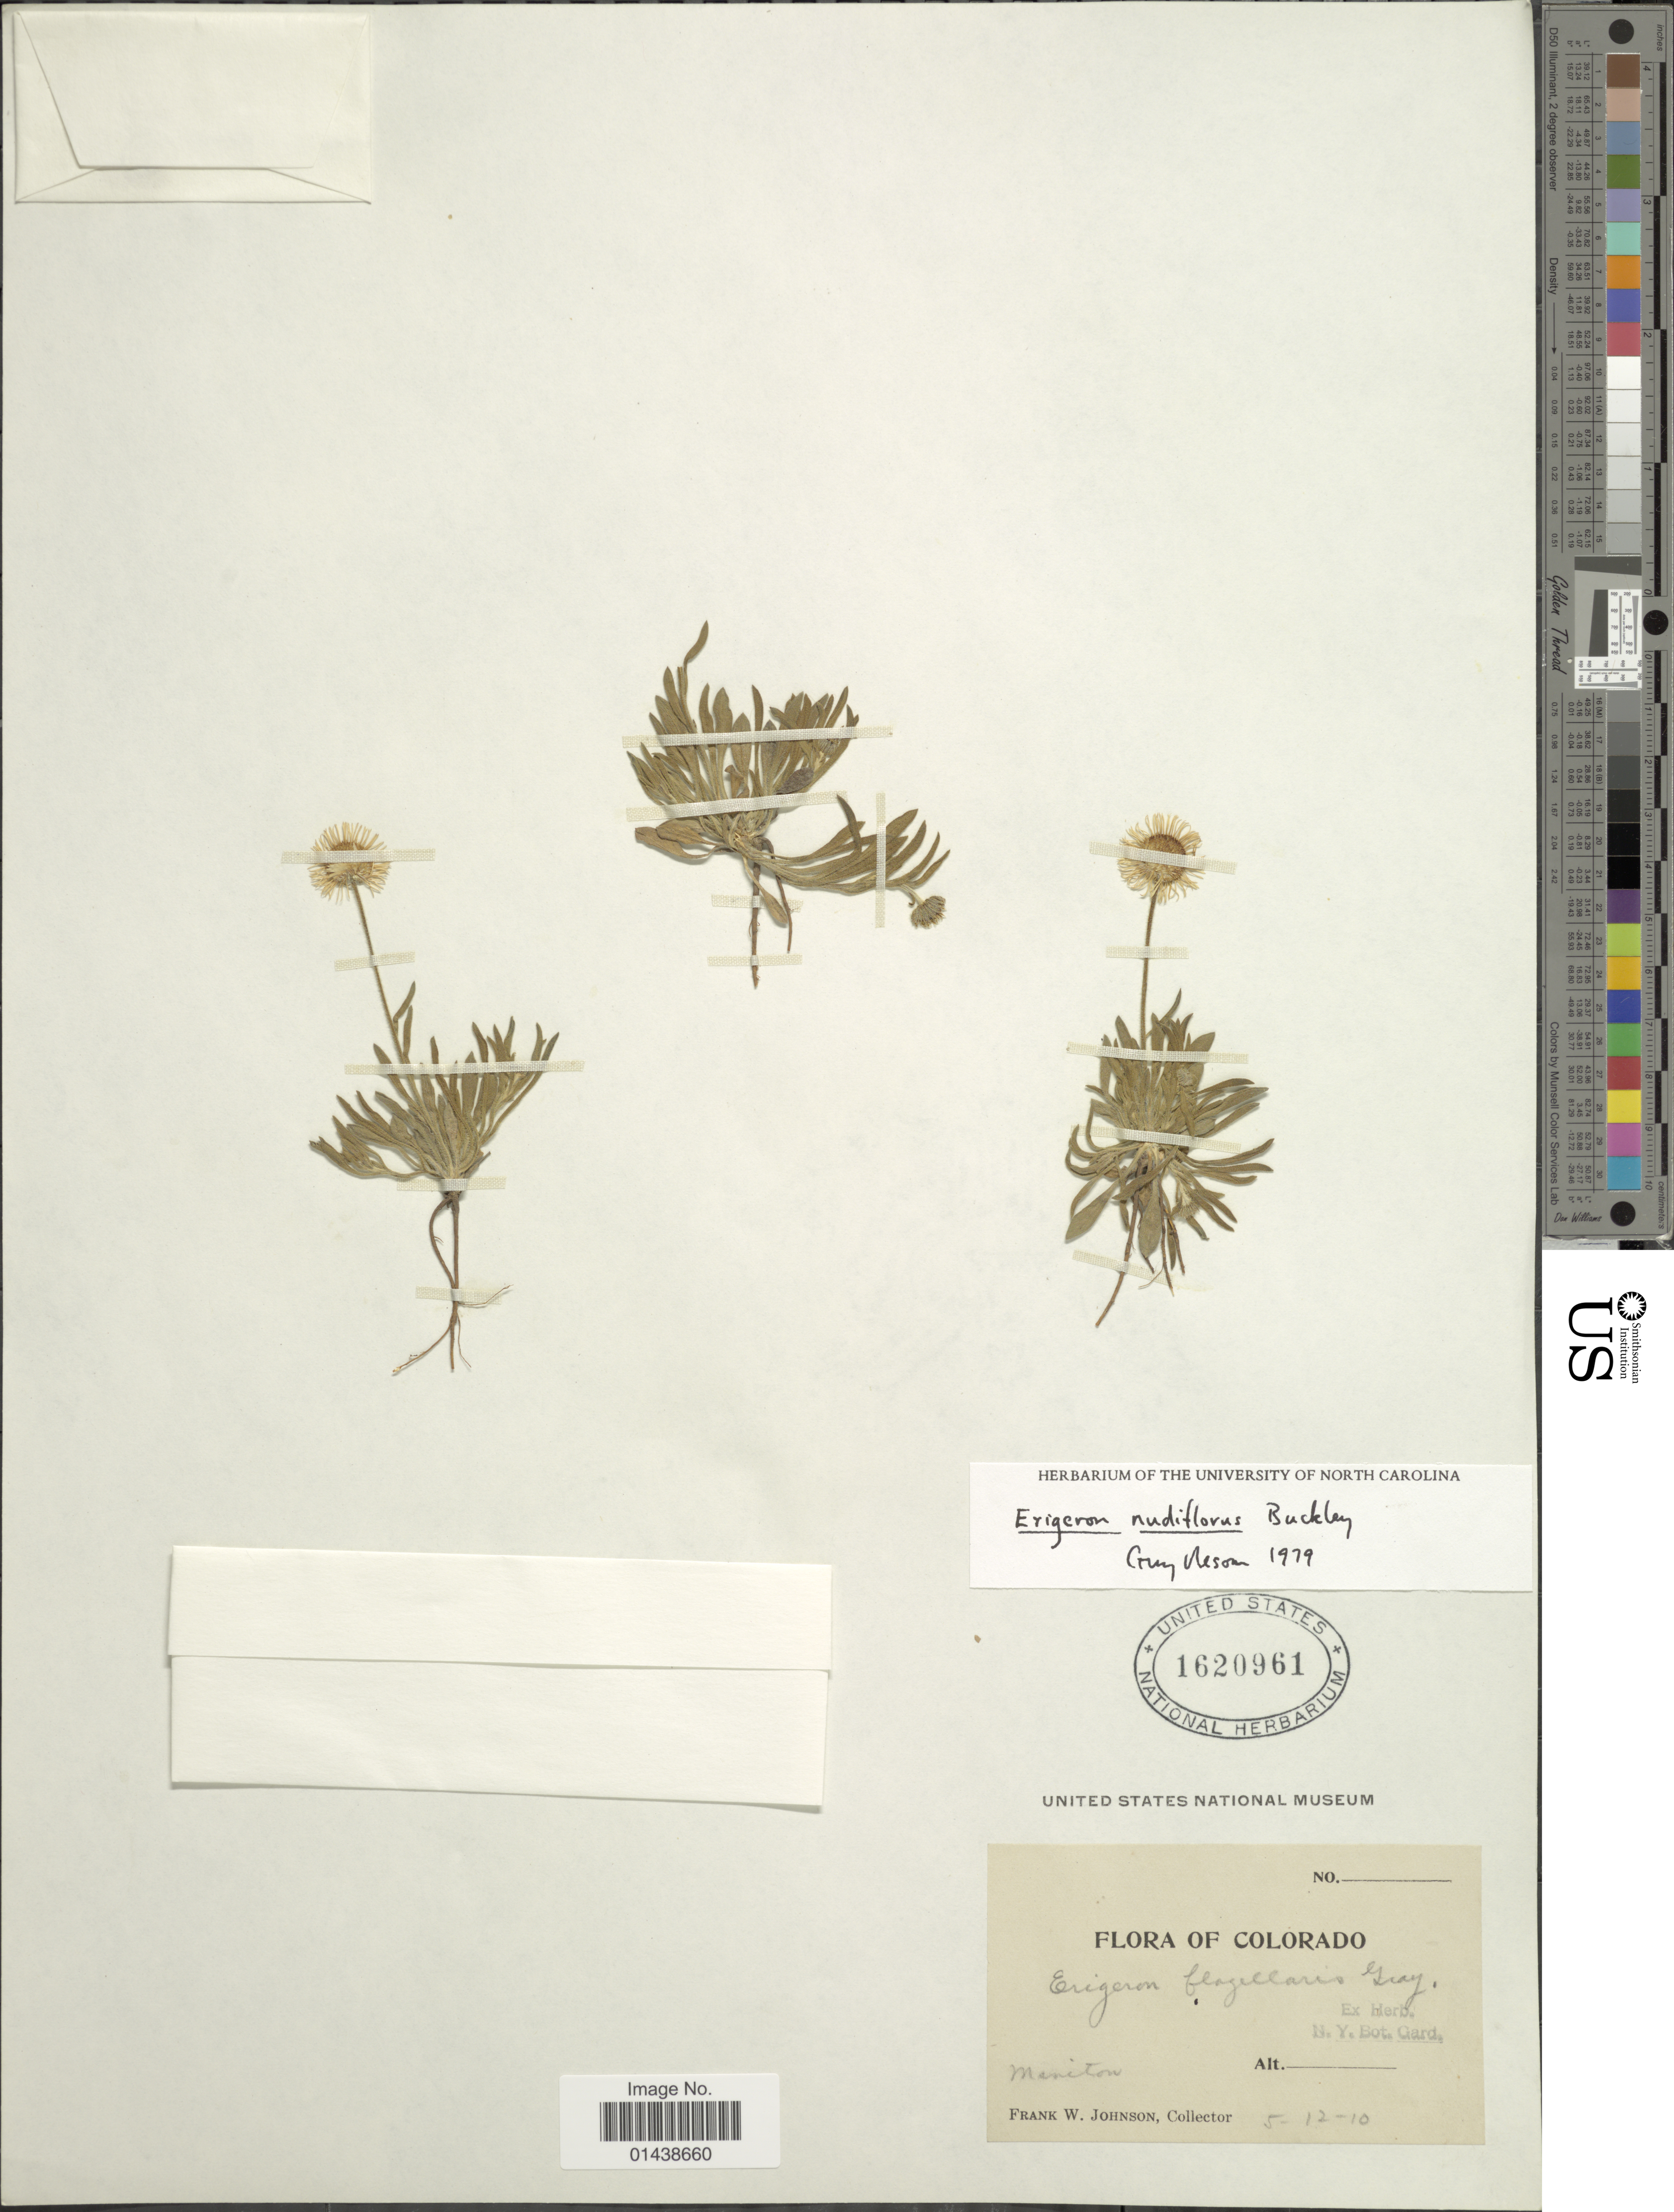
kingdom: Plantae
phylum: Tracheophyta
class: Magnoliopsida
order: Asterales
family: Asteraceae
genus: Erigeron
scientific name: Erigeron nudiflorus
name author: Buckley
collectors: F. W. Johnson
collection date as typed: Transcribed d/m/y: 12/5/10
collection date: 1910-05-12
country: United States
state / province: Colorado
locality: Manitou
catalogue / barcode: US 1620961